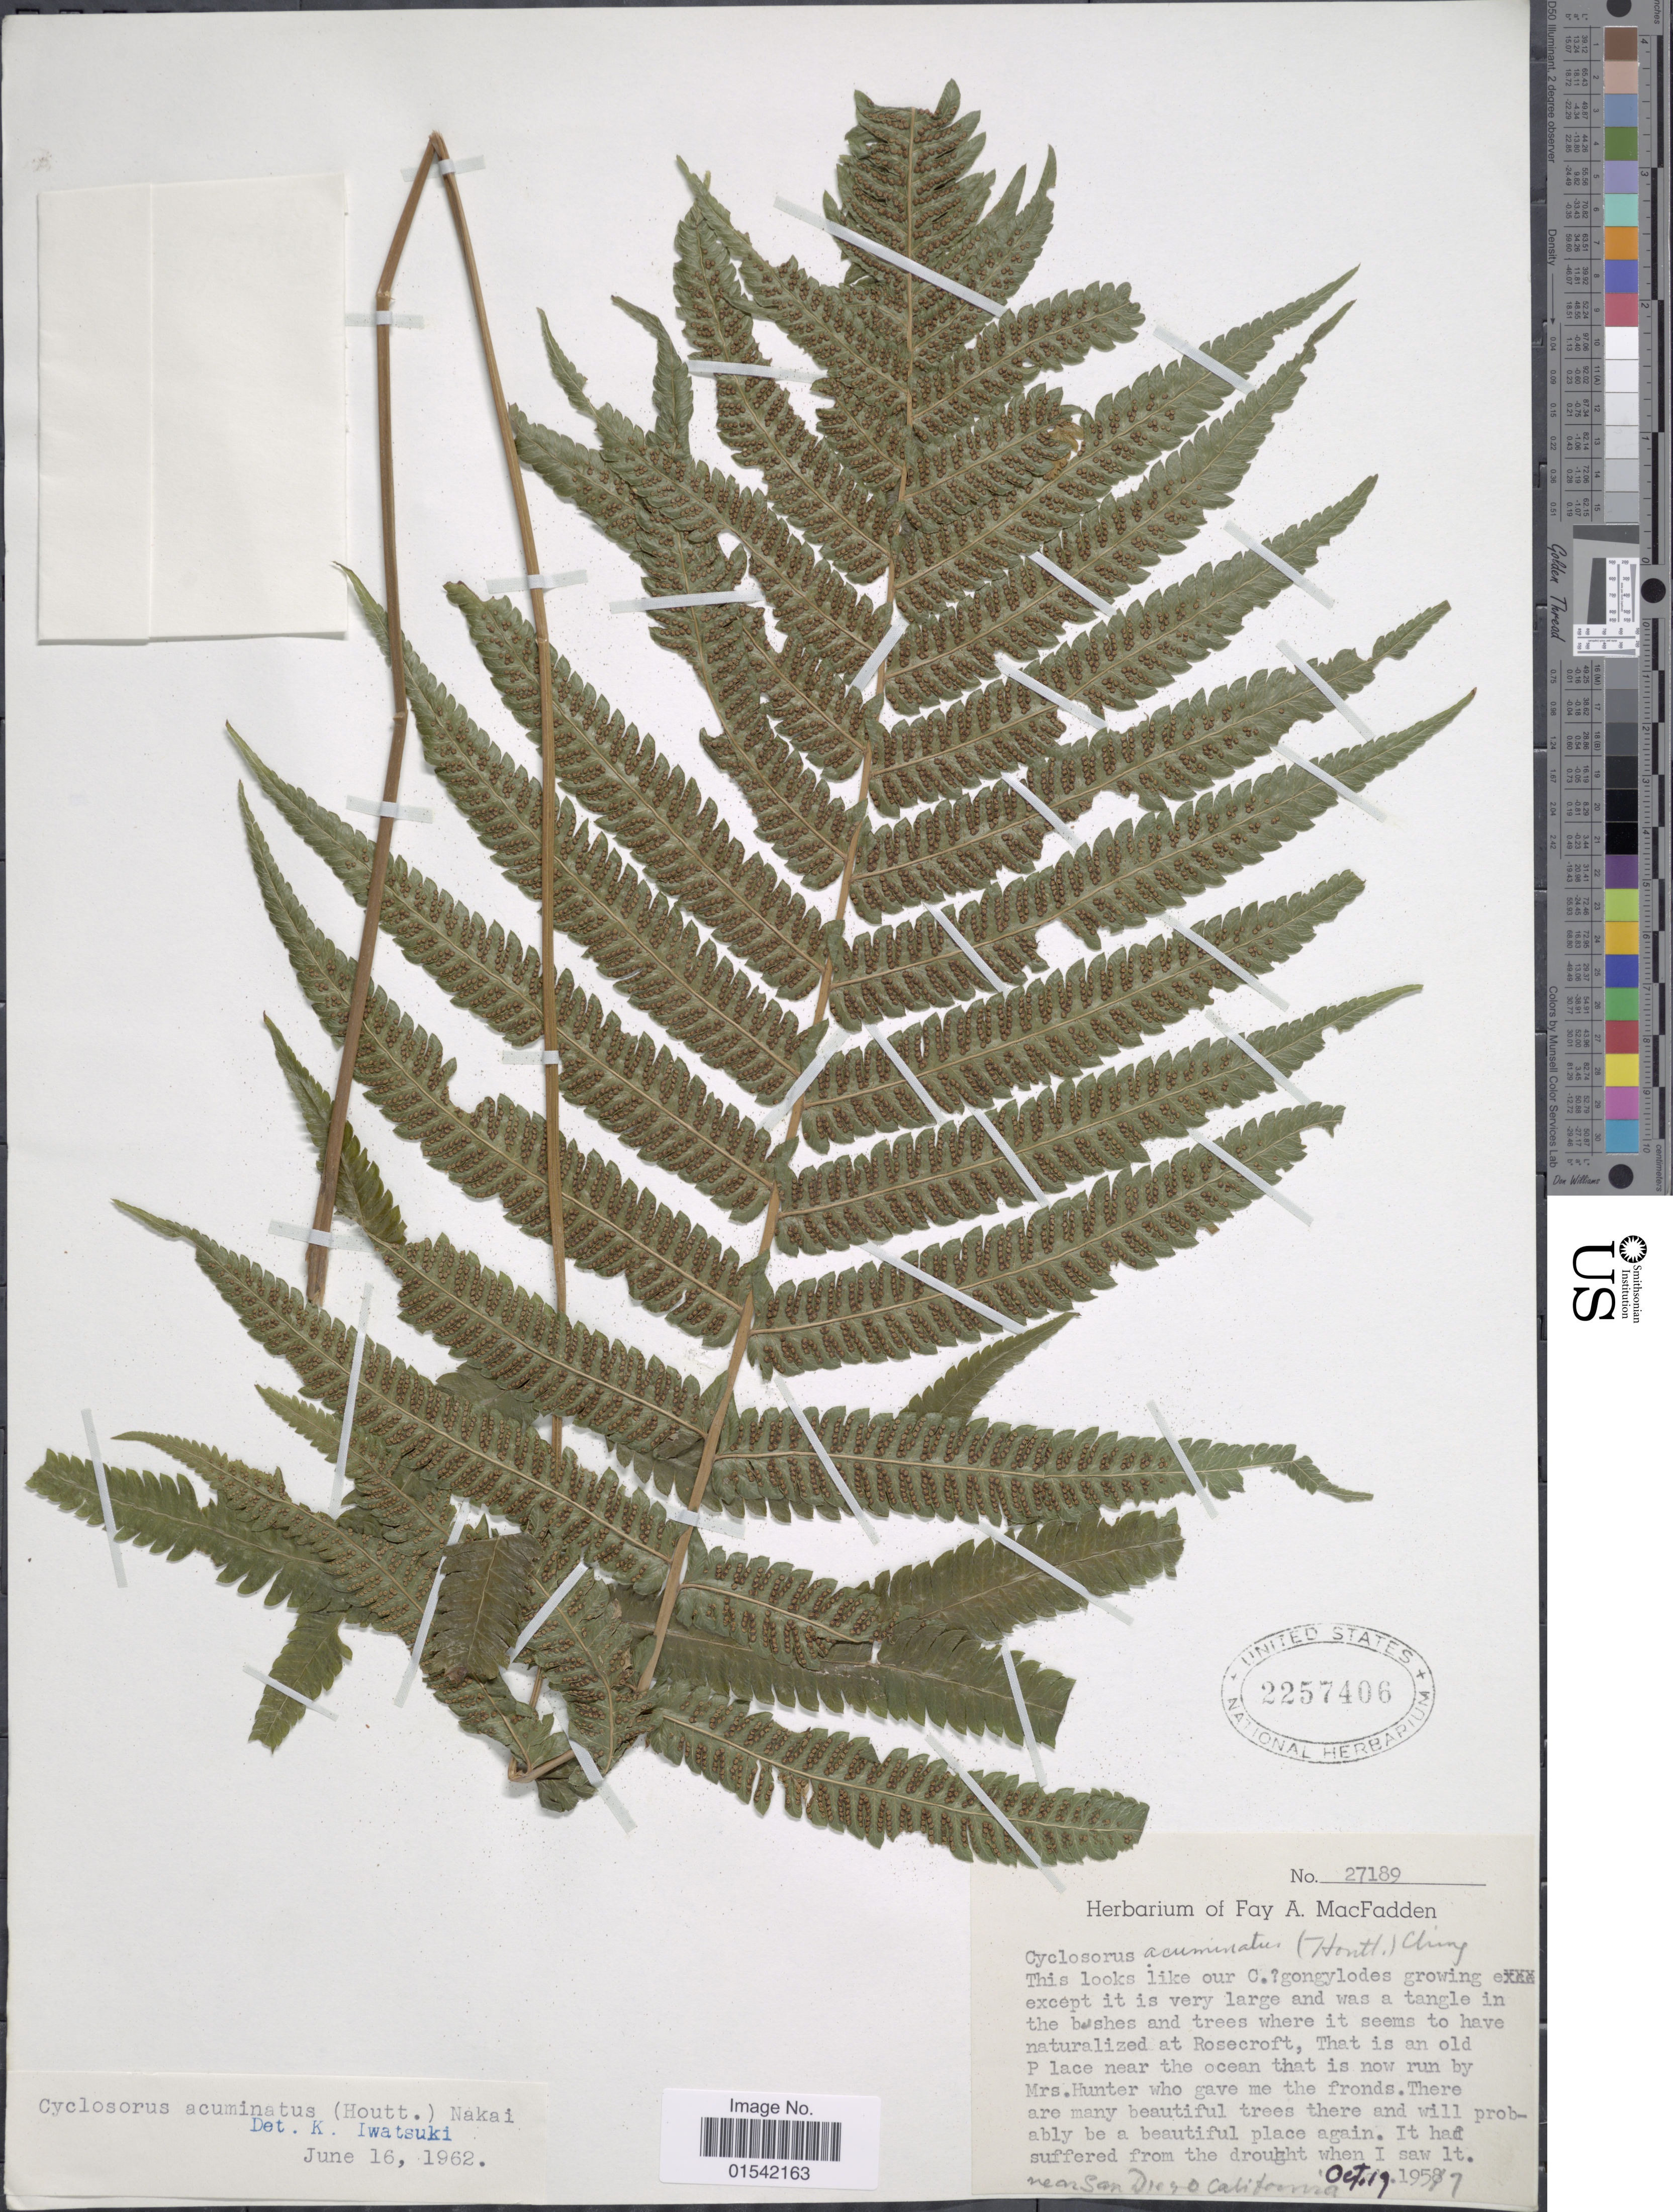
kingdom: Plantae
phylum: Tracheophyta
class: Polypodiopsida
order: Polypodiales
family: Thelypteridaceae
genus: Cyclosorus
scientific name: Cyclosorus acuminatus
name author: (Houtt.) Nakai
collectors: ex herb. Fay A. MacFadden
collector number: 27189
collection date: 1957-10-19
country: United States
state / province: California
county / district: San Diego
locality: Near San Diego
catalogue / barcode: US 2257406